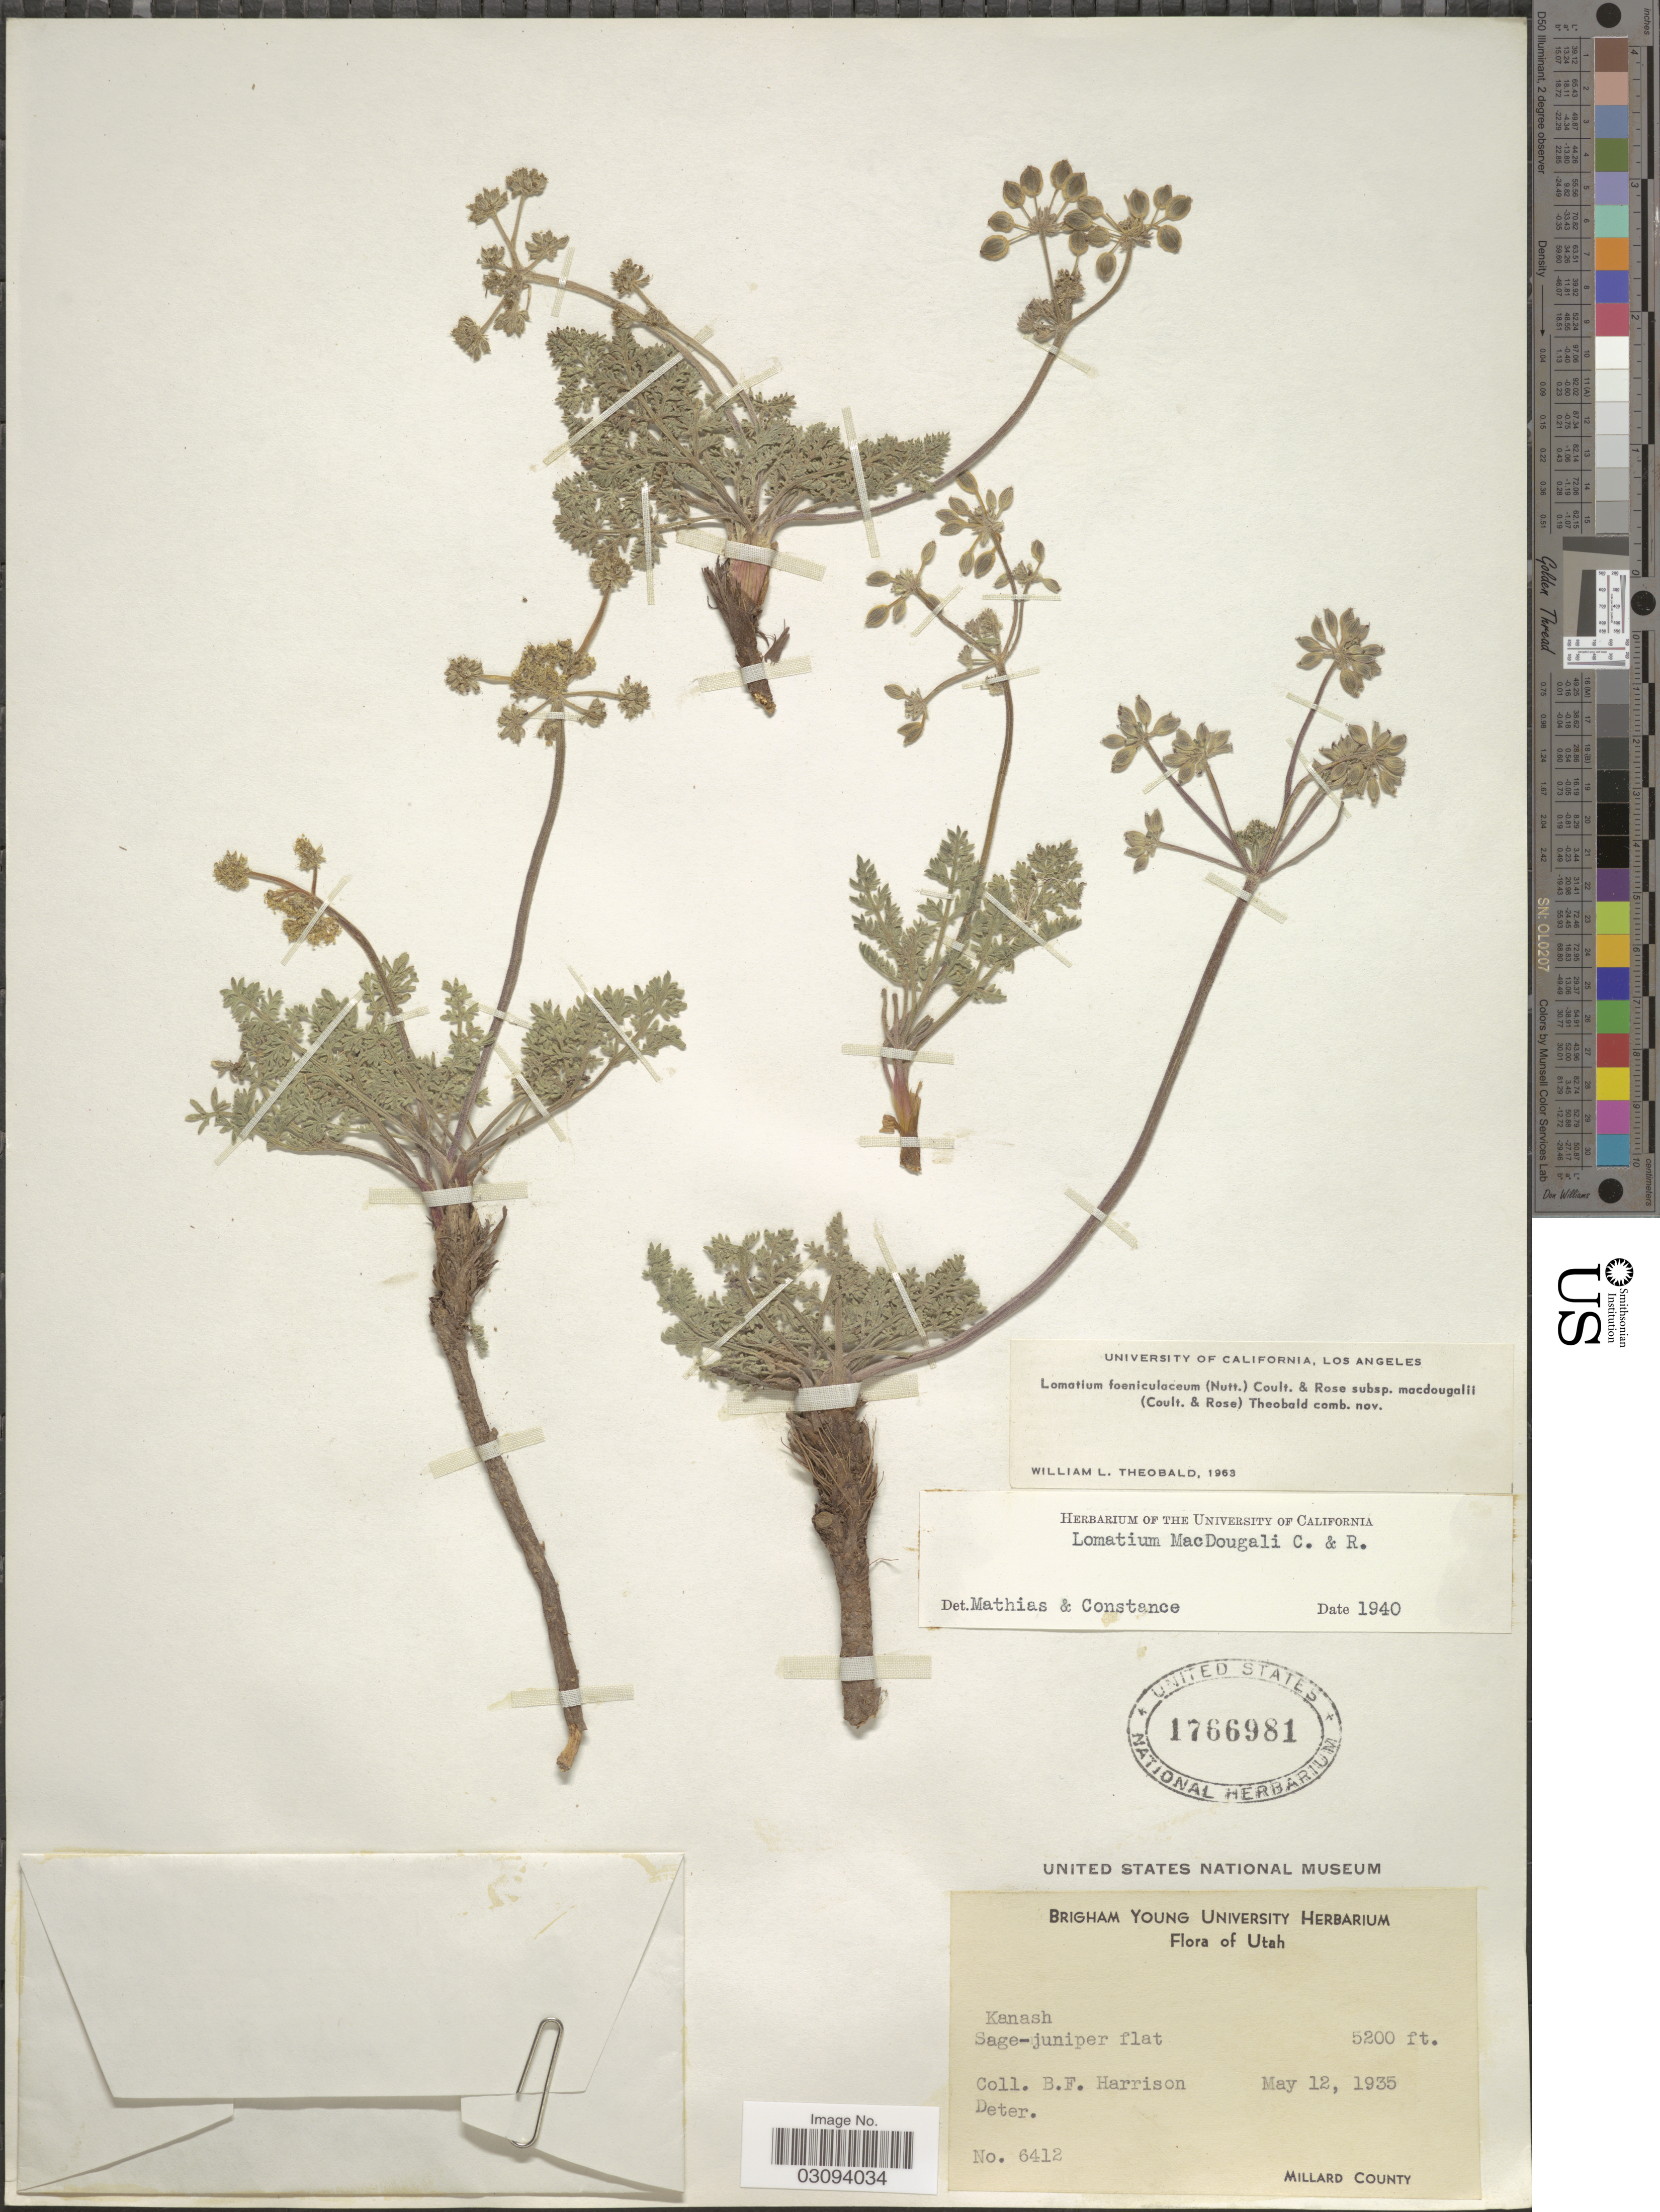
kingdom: Plantae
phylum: Tracheophyta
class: Magnoliopsida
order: Apiales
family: Apiaceae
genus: Lomatium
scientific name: Lomatium foeniculaceum subsp. macdougalii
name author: (J.M. Coult. & Rose) W.L. Theob.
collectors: B. F. Harrison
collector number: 6412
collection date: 1935-05-12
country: United States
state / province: Utah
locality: Kanash. Sage-juniper flat. Millard County.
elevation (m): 1585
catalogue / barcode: US 1766981